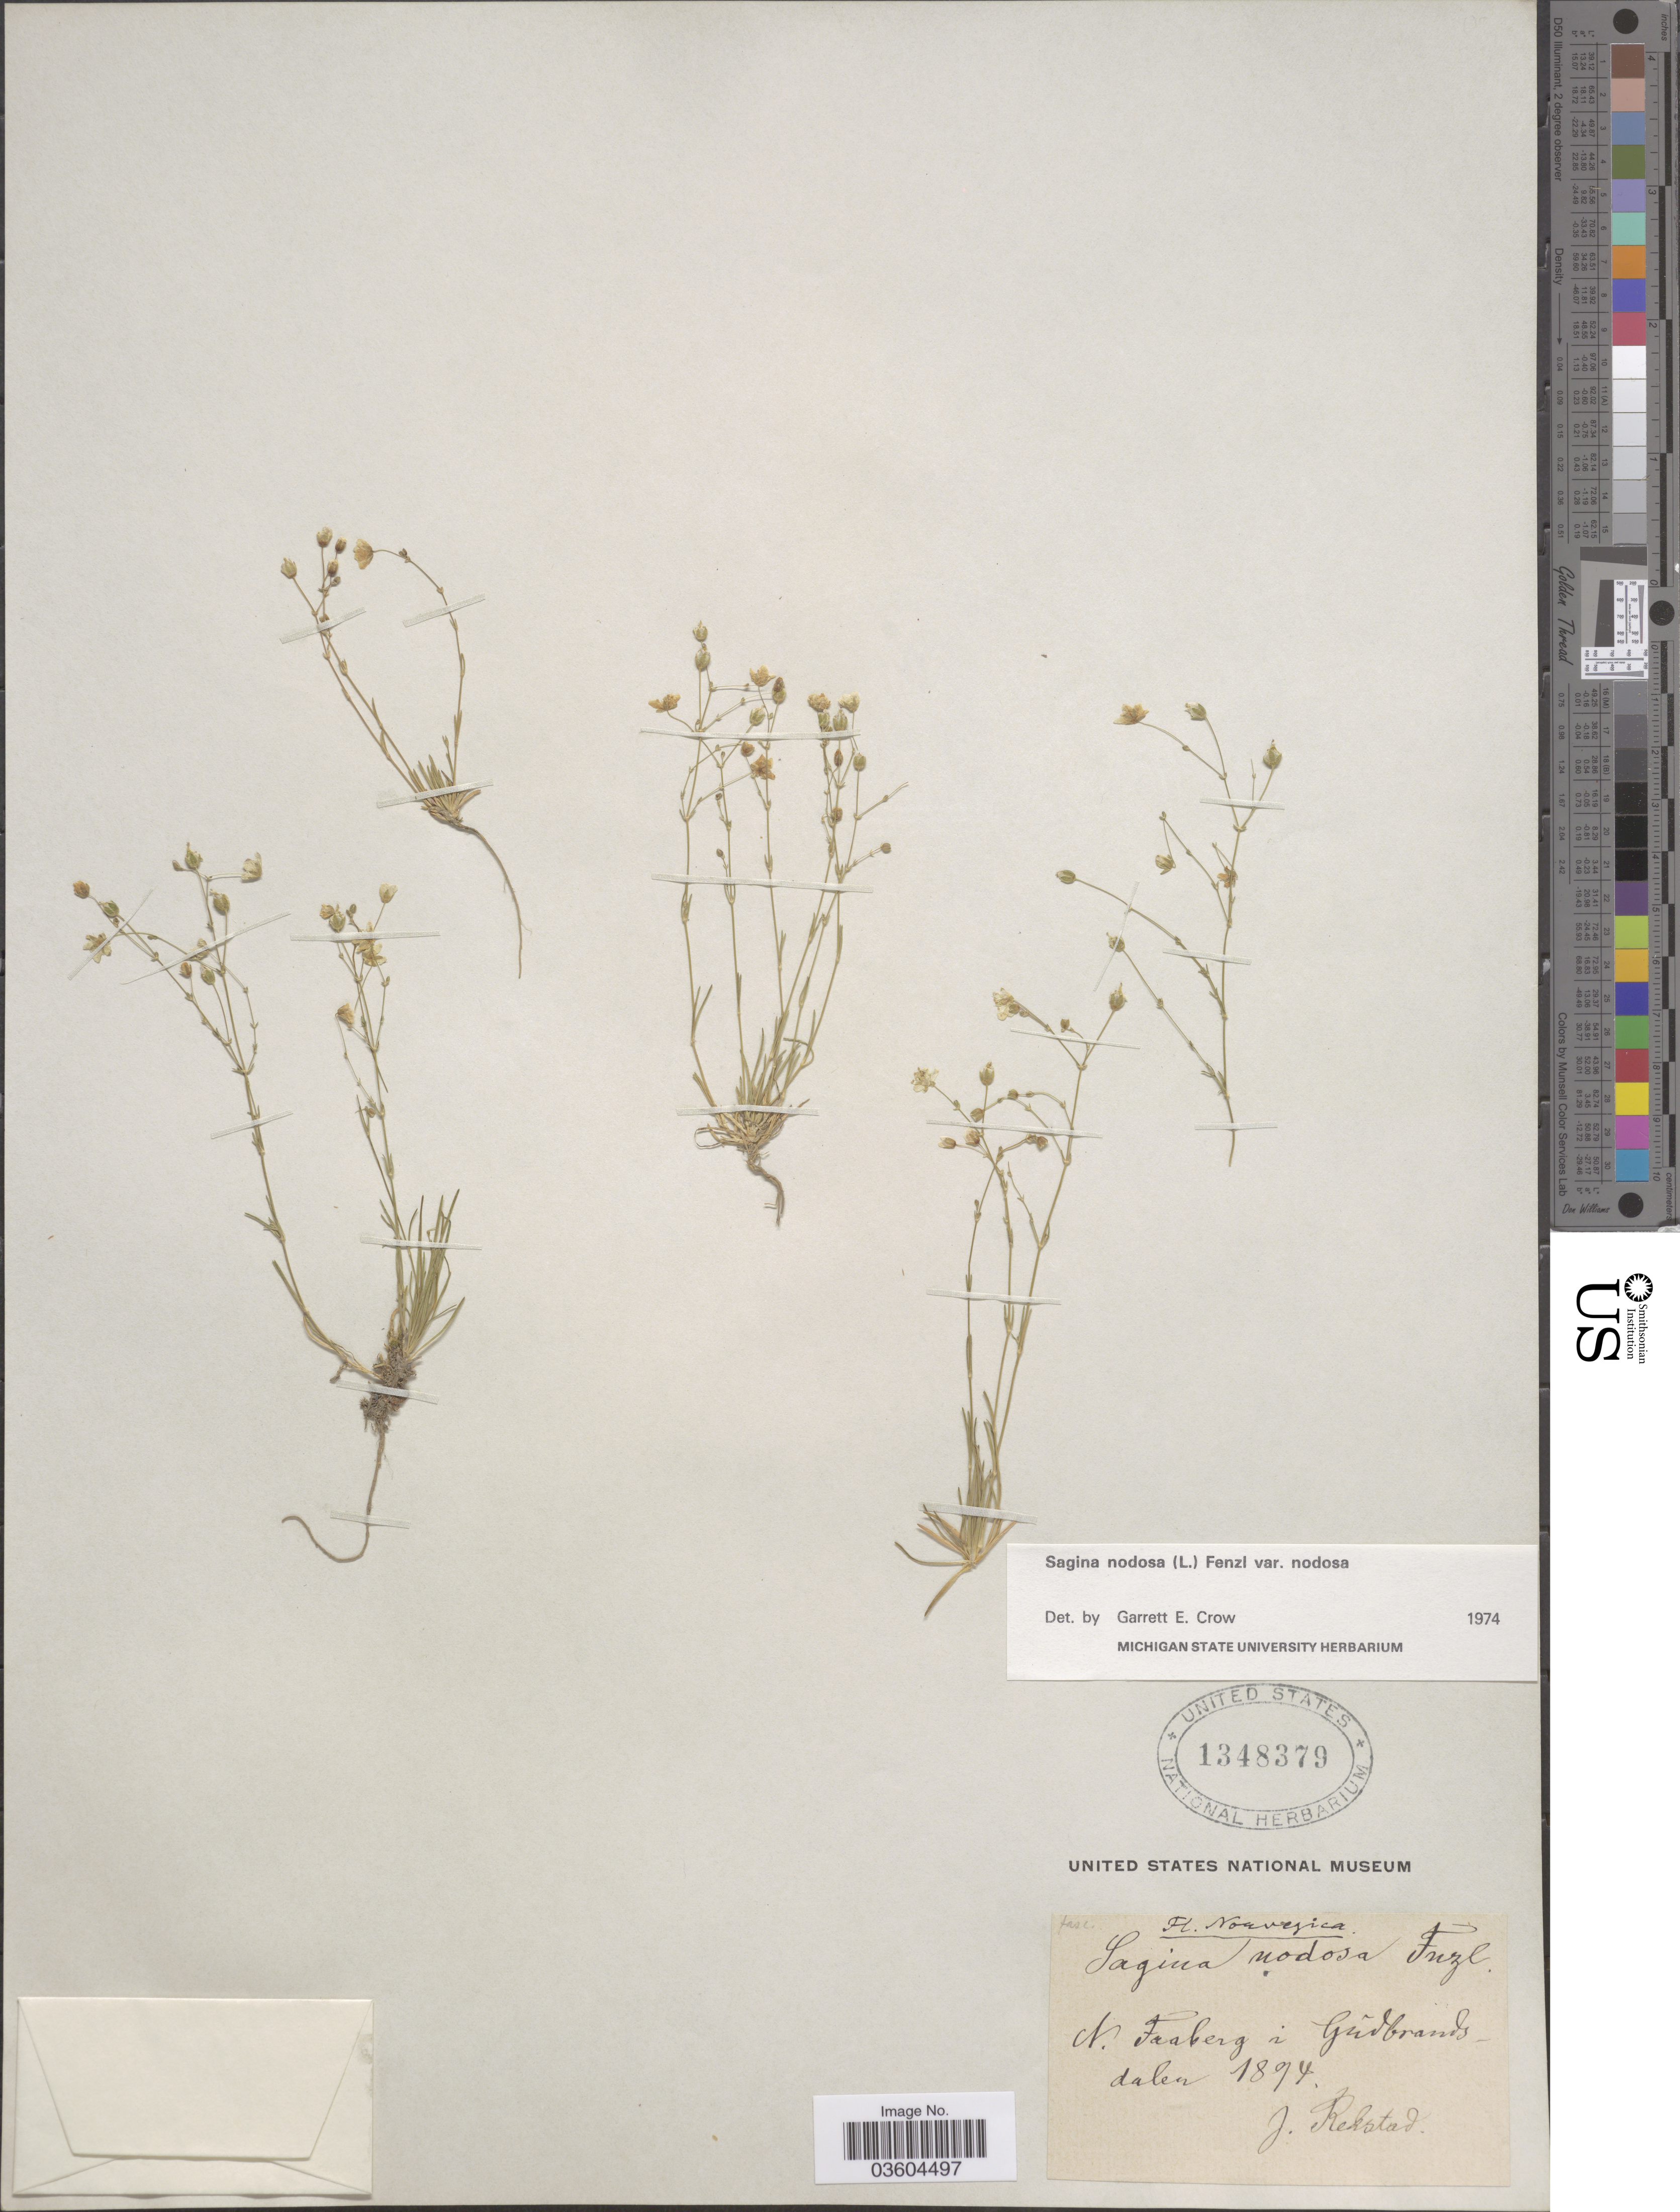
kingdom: Plantae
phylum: Tracheophyta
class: Magnoliopsida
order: Caryophyllales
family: Caryophyllaceae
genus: Sagina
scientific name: Sagina nodosa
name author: (L.) Fenzl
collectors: J. Rekstad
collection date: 1894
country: Norway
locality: Norvegica. N. Fraberg i Güdbrandsdalen.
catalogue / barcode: US 1348379